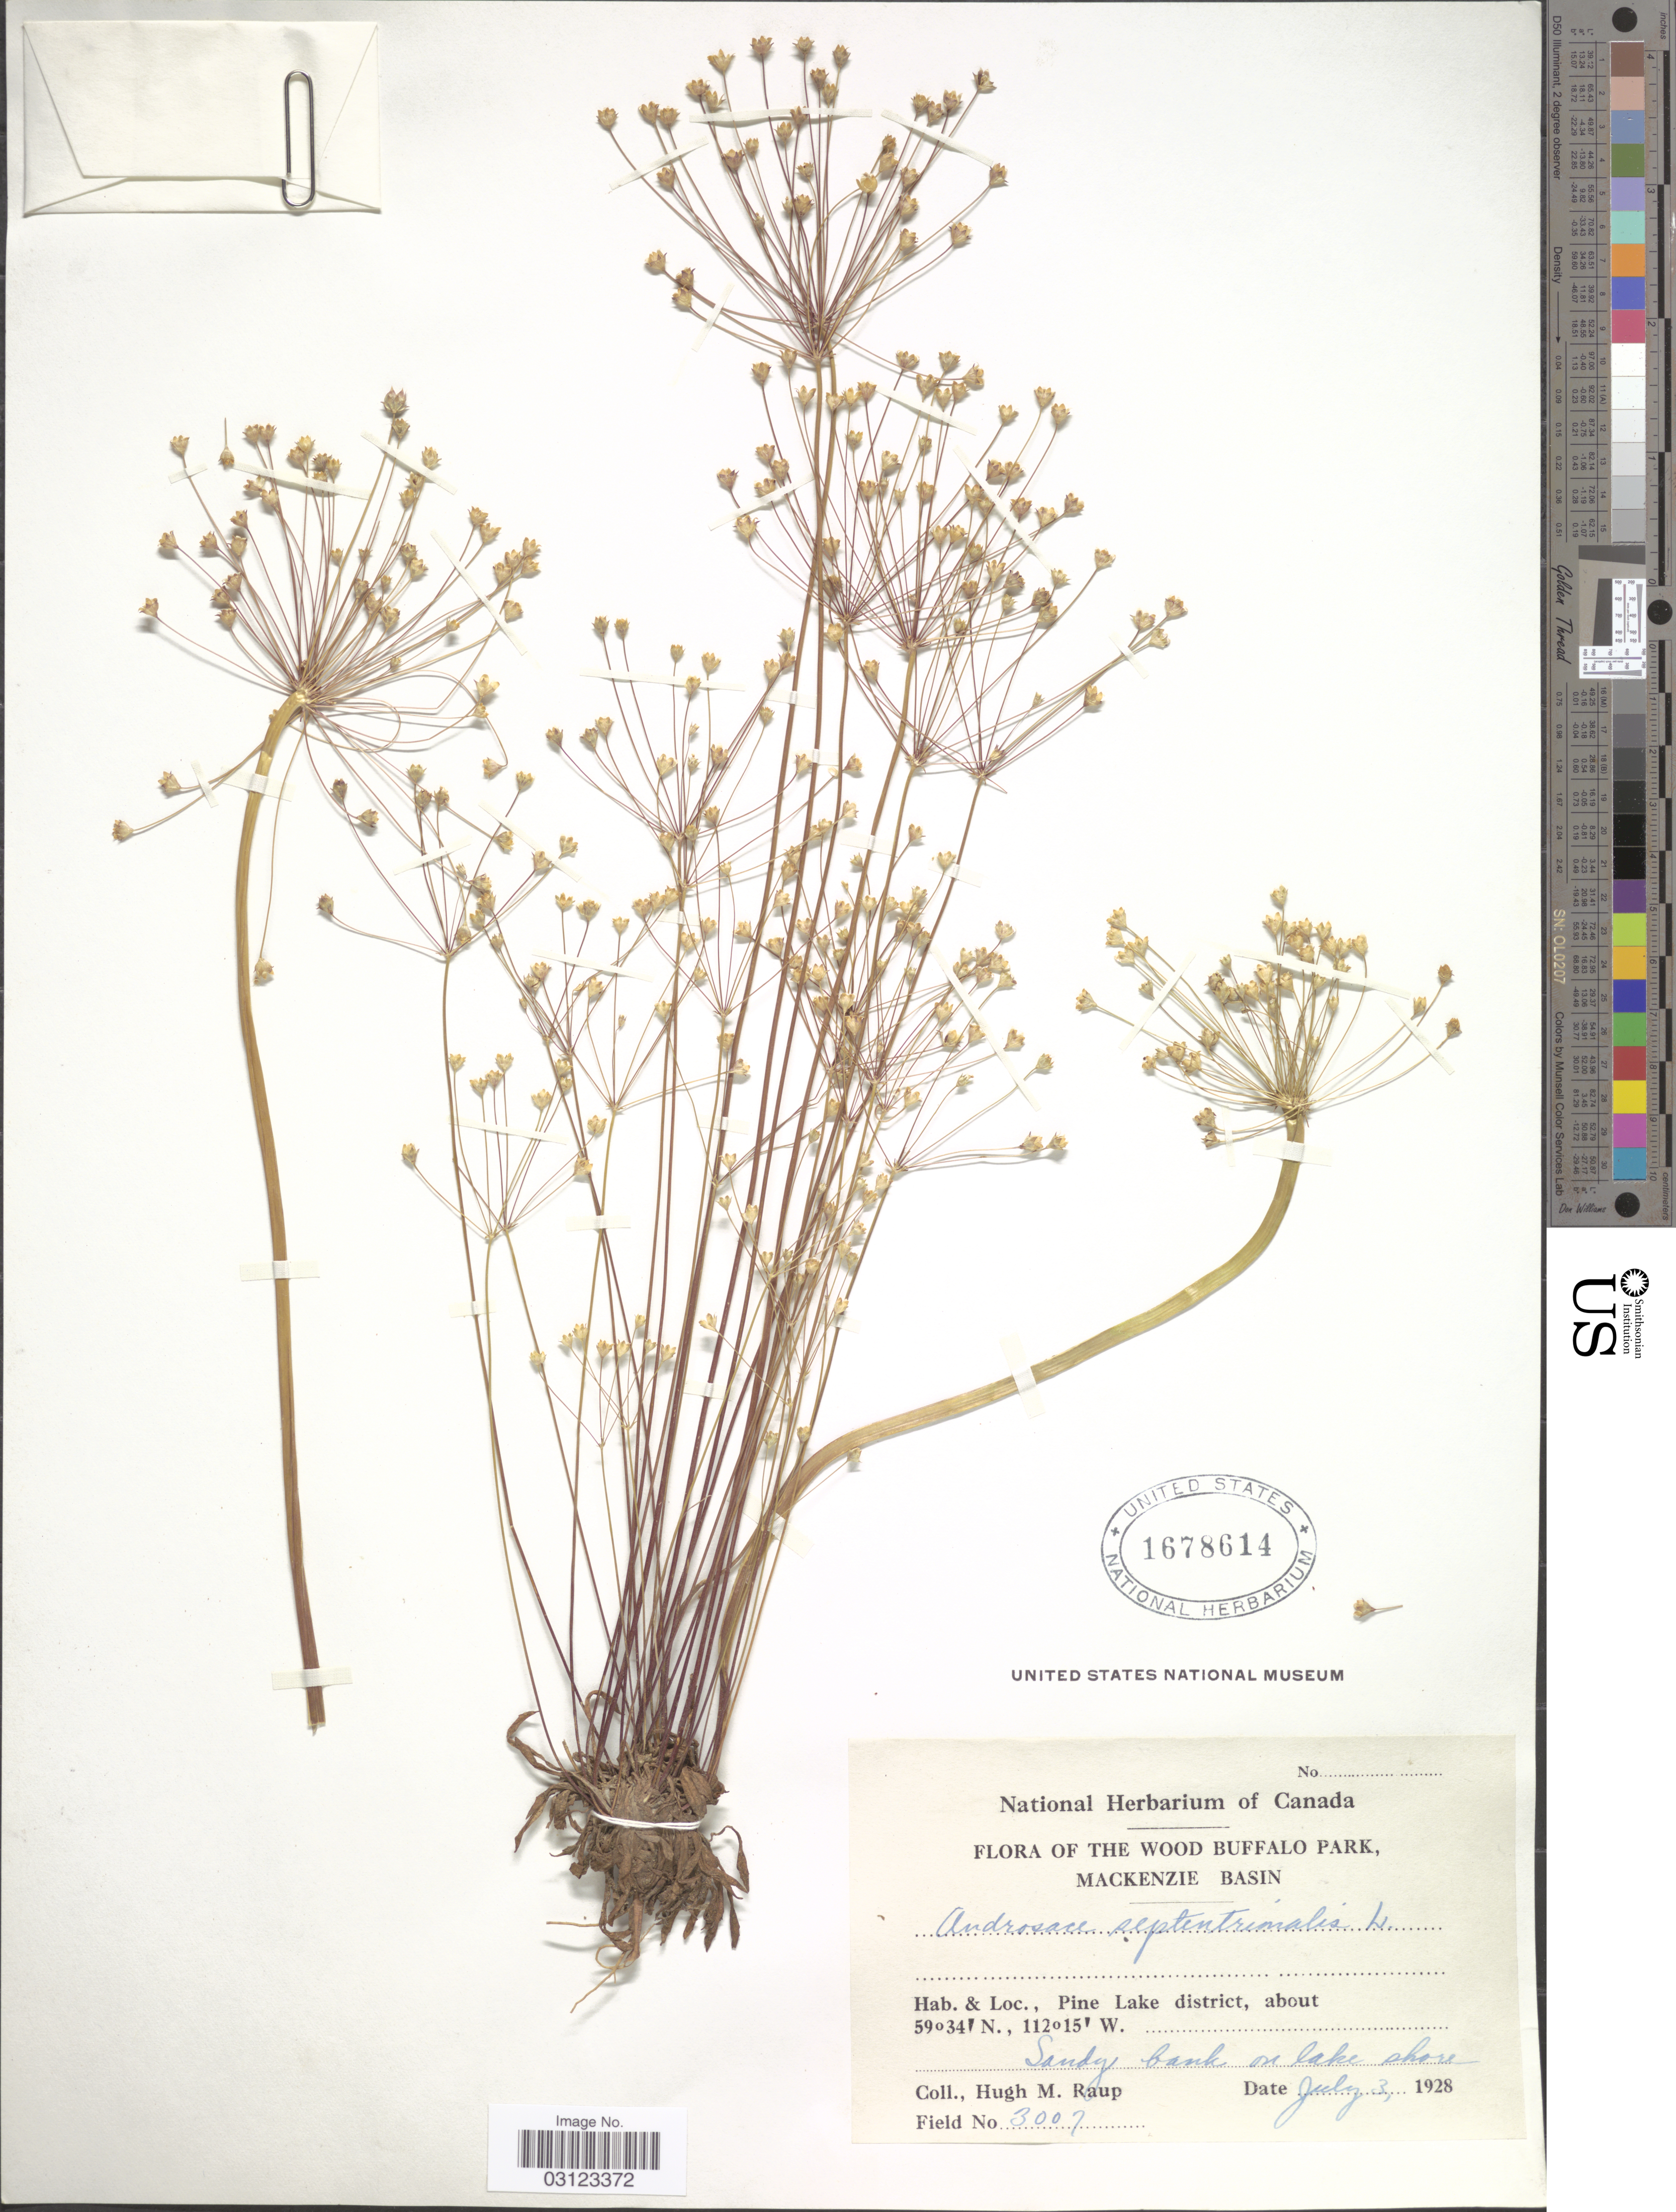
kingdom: Plantae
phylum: Tracheophyta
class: Magnoliopsida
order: Ericales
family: Primulaceae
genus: Androsace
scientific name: Androsace septentrionalis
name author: L.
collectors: H. Raup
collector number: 3007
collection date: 1928-07-03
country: Canada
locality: Wood Buffalo Park, Mackenzie Basin. Pine Lake district.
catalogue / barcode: US 1678614